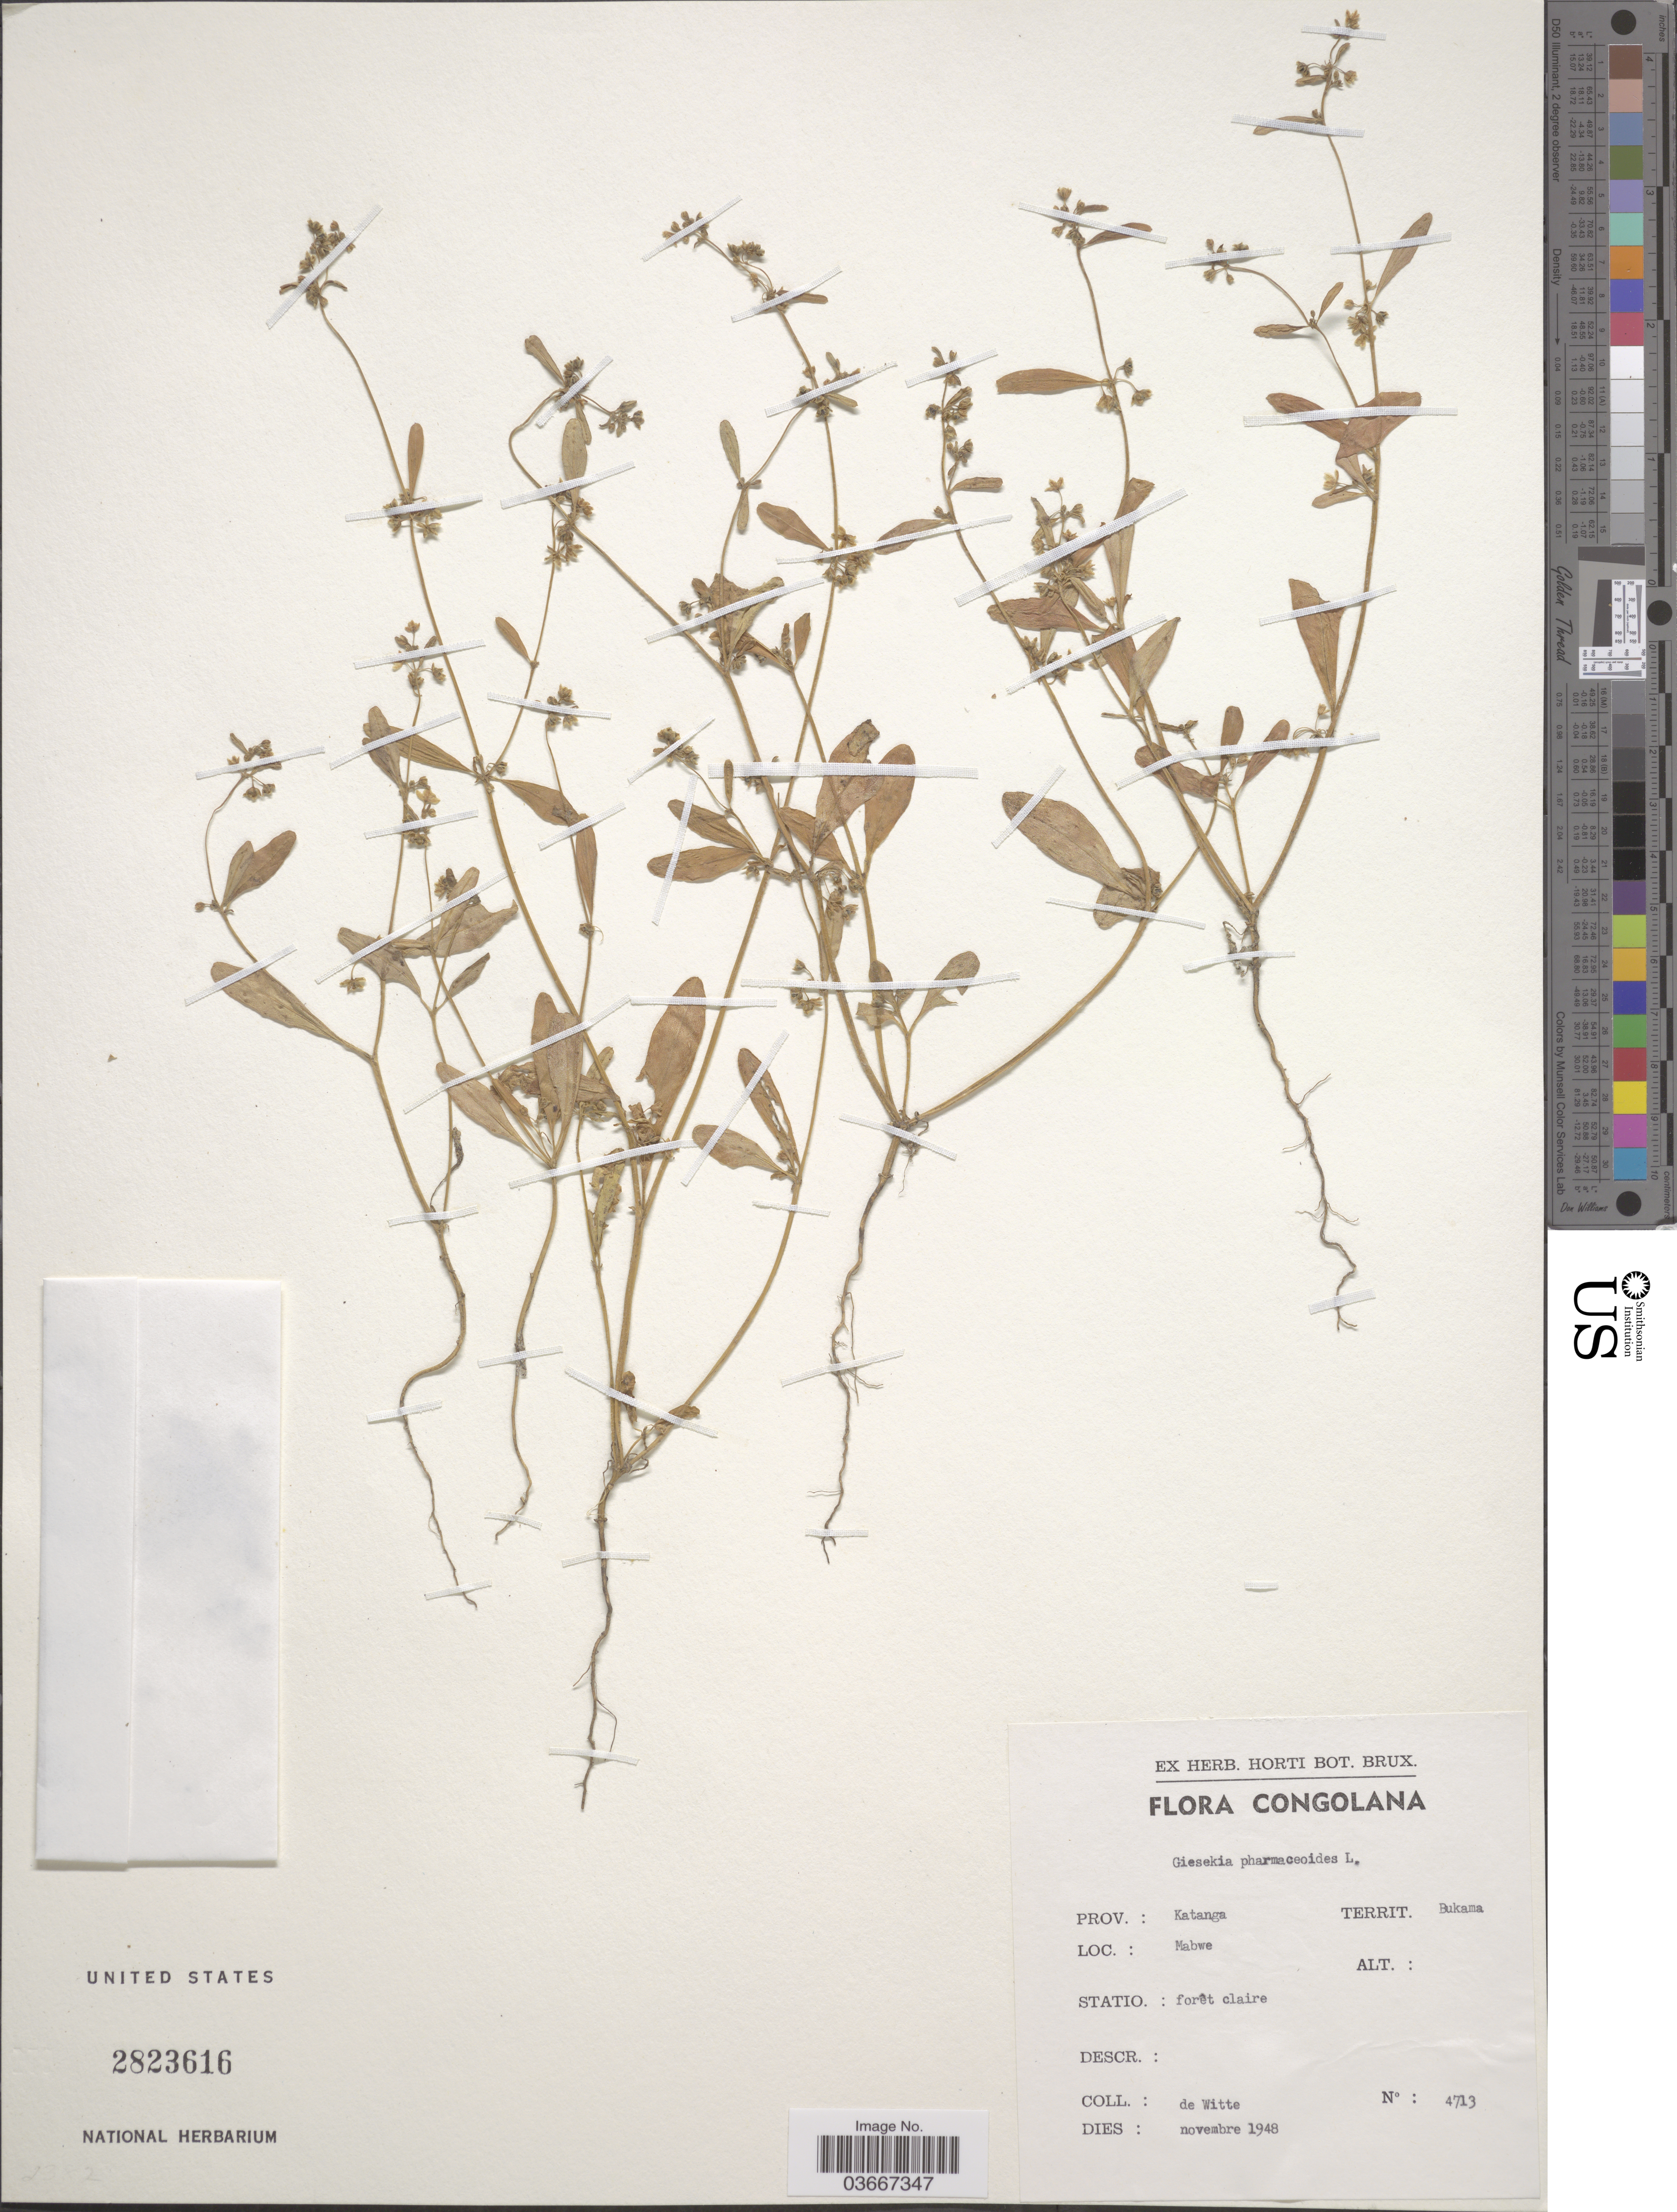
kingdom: Plantae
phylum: Tracheophyta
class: Magnoliopsida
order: Caryophyllales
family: Gisekiaceae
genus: Gisekia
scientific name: Gisekia pharnaceoides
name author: L.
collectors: -. de Witte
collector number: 4713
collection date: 1948-11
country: Congo, Democratic Republic of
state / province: Haut-Lomami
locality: Territ. Bukama. Mabwe.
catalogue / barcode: US 2823616